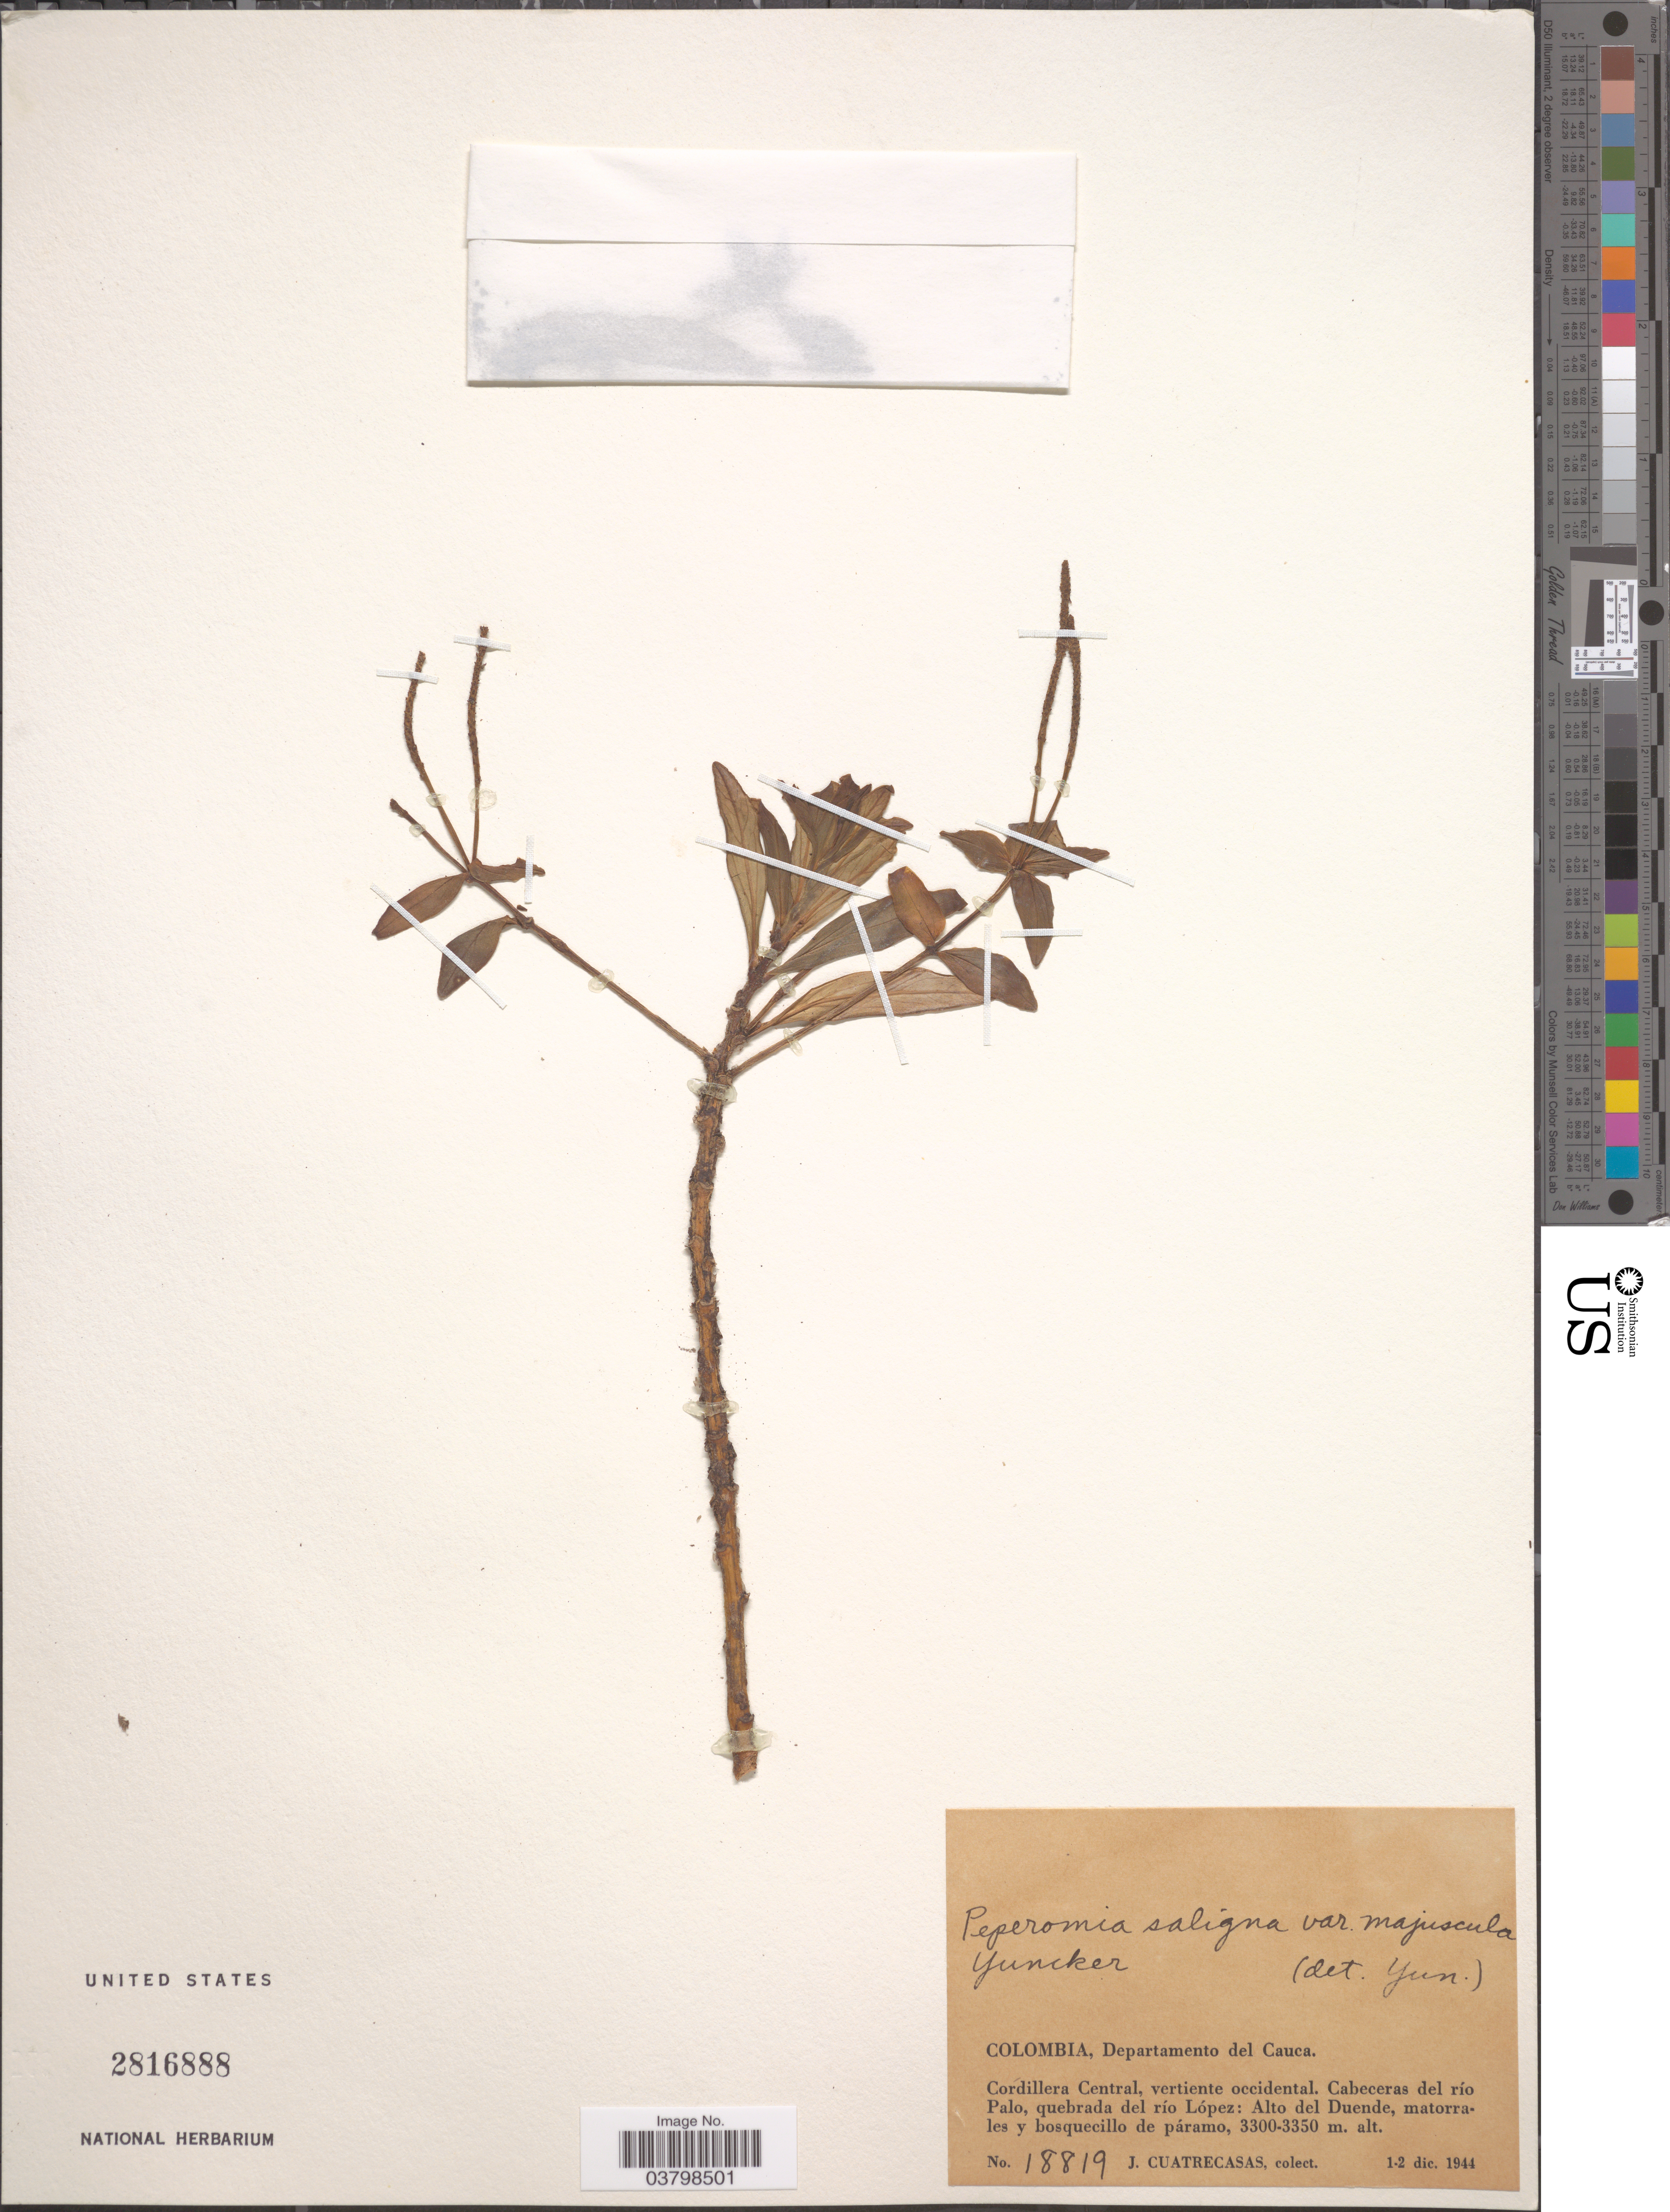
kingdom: Plantae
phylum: Tracheophyta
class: Magnoliopsida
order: Piperales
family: Piperaceae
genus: Peperomia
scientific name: Peperomia saligna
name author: Kunth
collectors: J. Cuatrecasas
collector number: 18819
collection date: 1944-12-01/1944-12-02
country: Colombia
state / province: Cauca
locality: Departamento del Cauca. Cordillera Central, vertiente occidental. Cabeceras del río Palo, quebrada del río López: Alto del Duende.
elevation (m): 3300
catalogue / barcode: US 2816888